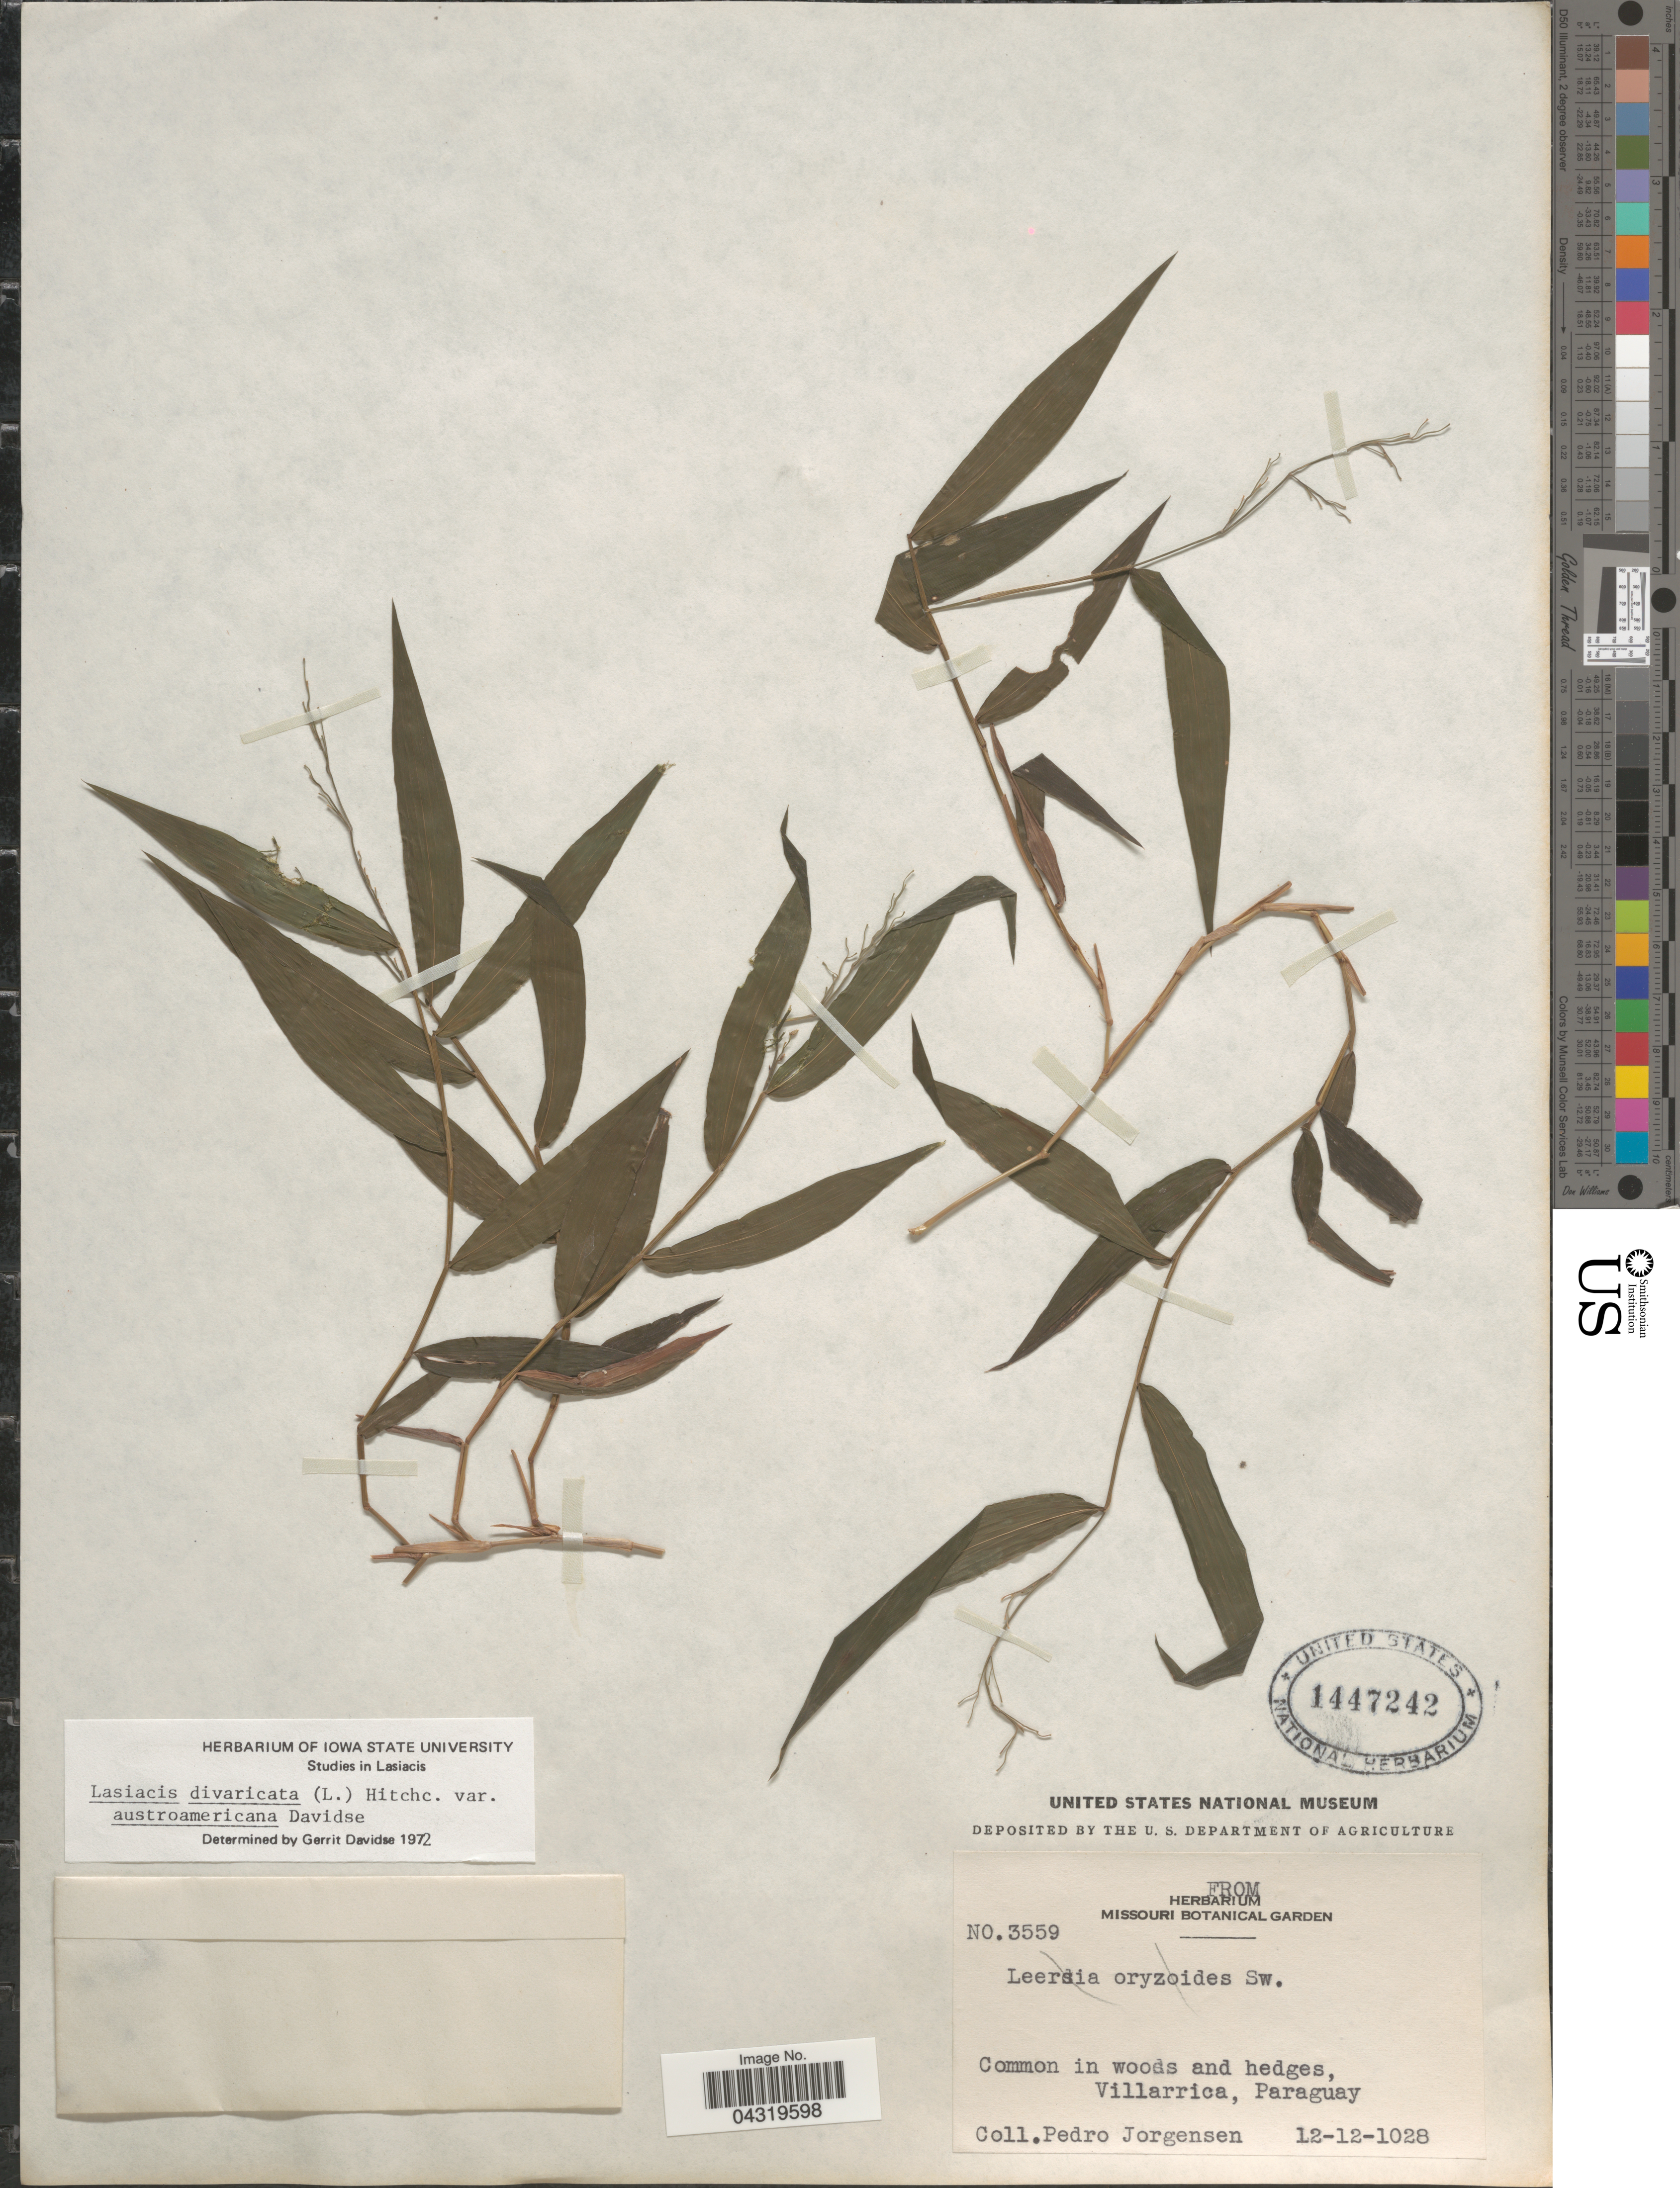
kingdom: Plantae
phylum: Tracheophyta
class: Liliopsida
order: Poales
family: Poaceae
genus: Lasiacis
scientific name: Lasiacis divaricata var. austroamericana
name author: Davidse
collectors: P. Jörgensen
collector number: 3559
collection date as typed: Transcribed d/m/y: 12/12/1028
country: Paraguay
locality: Villarrica.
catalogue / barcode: US 1447242